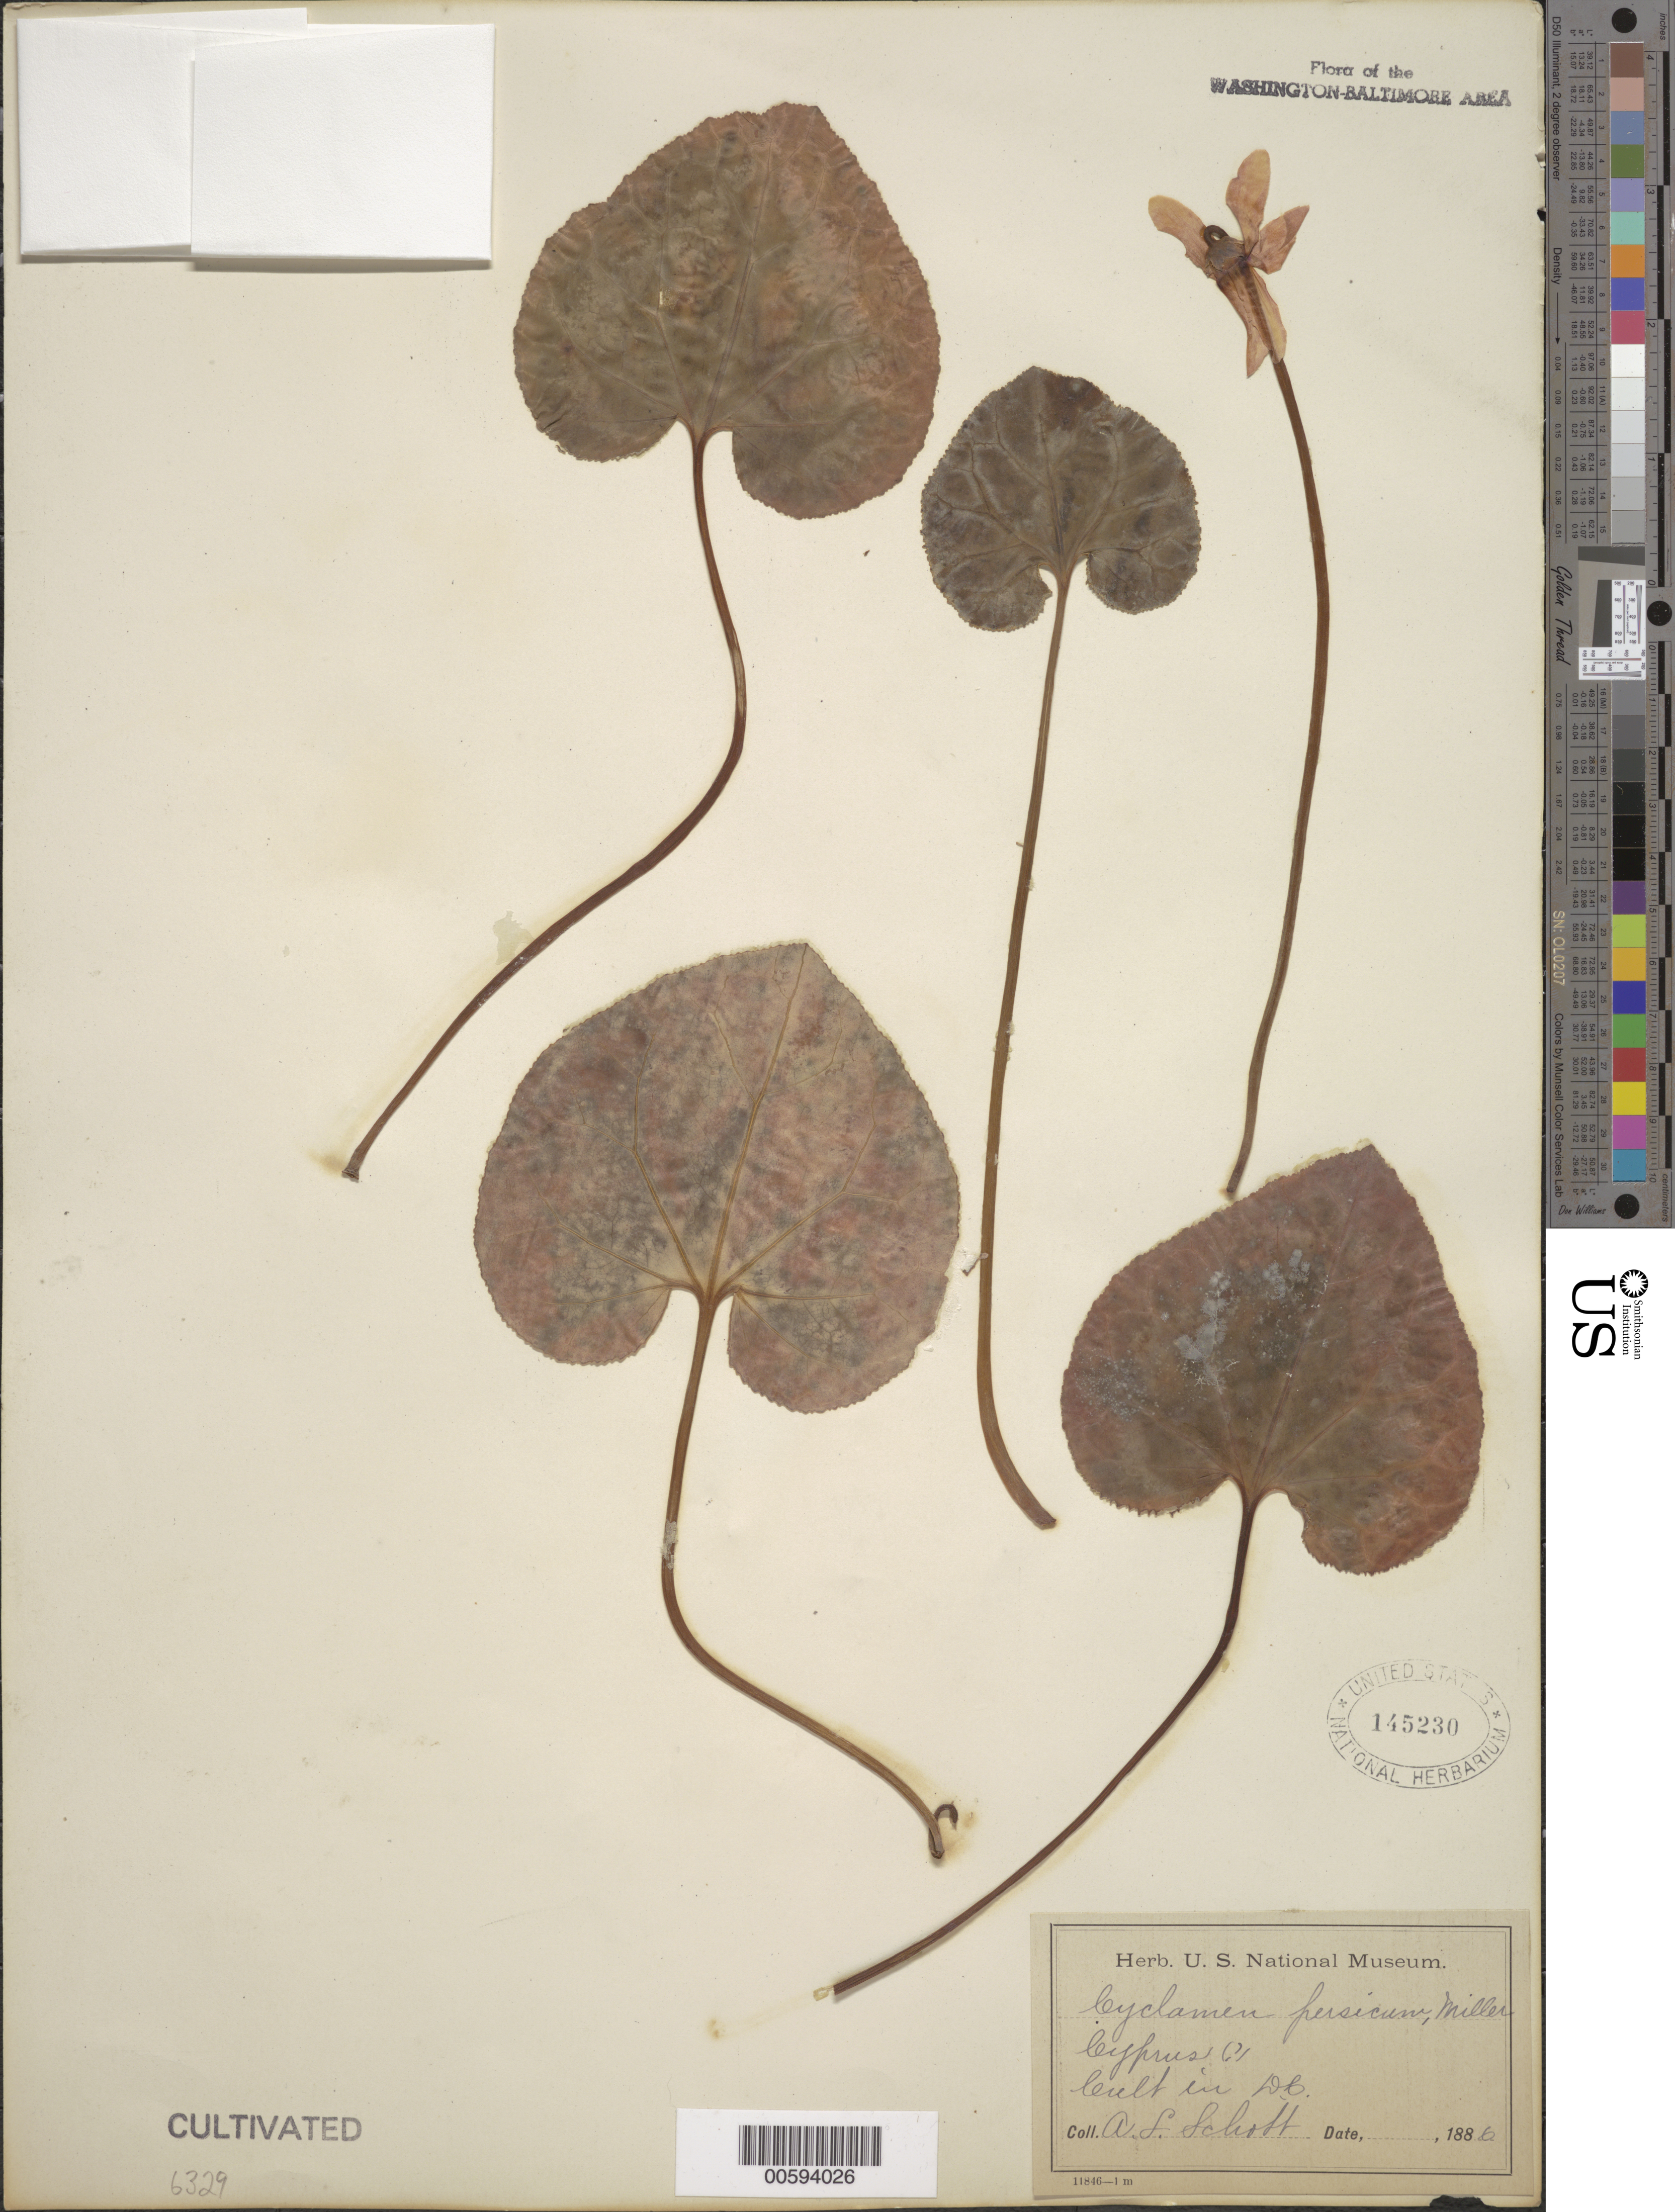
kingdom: Plantae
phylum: Tracheophyta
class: Magnoliopsida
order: Ericales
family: Primulaceae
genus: Cyclamen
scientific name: Cyclamen persicum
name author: Mill.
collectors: A. L. Schott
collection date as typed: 1886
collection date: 1886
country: United States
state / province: District of Columbia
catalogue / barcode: US 145230